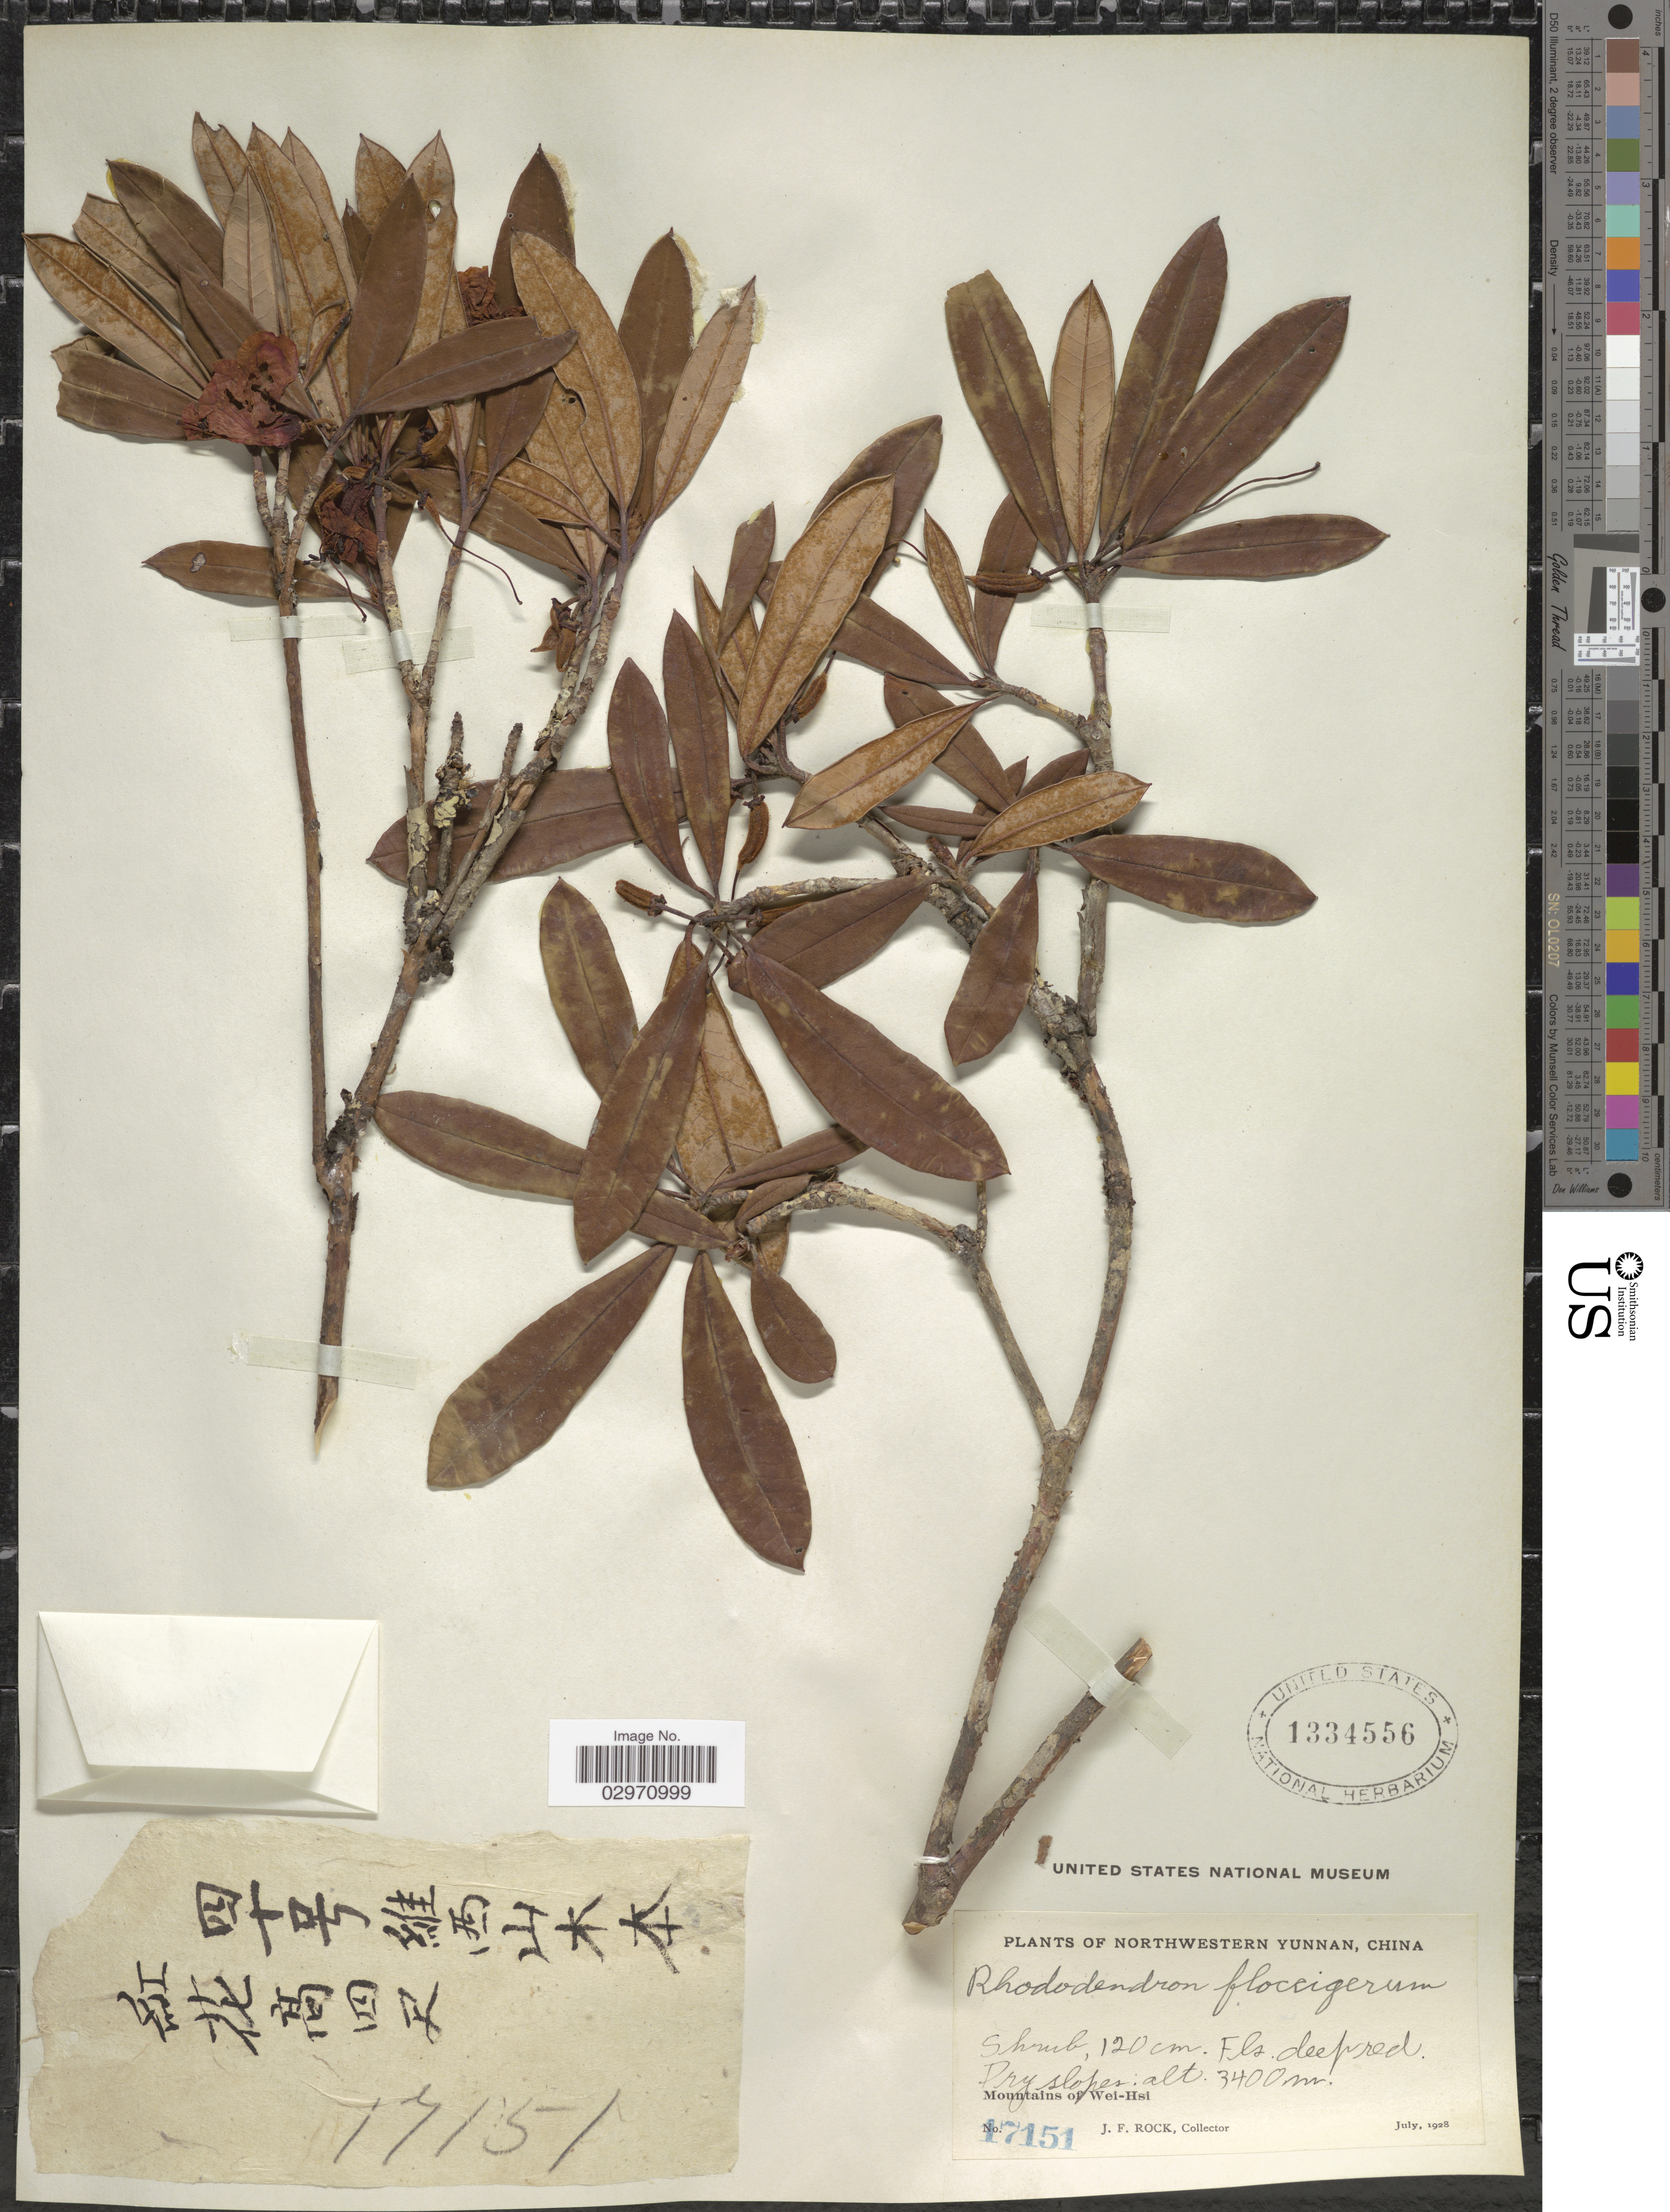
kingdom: Plantae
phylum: Tracheophyta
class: Magnoliopsida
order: Ericales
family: Ericaceae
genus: Rhododendron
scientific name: Rhododendron floccigerum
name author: Franch.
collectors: J. Rock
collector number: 17151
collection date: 1928-07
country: China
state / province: Yunnan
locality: Northwestern Yunnan. Mountains of Wei-Hsi.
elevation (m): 3400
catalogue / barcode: US 1334556